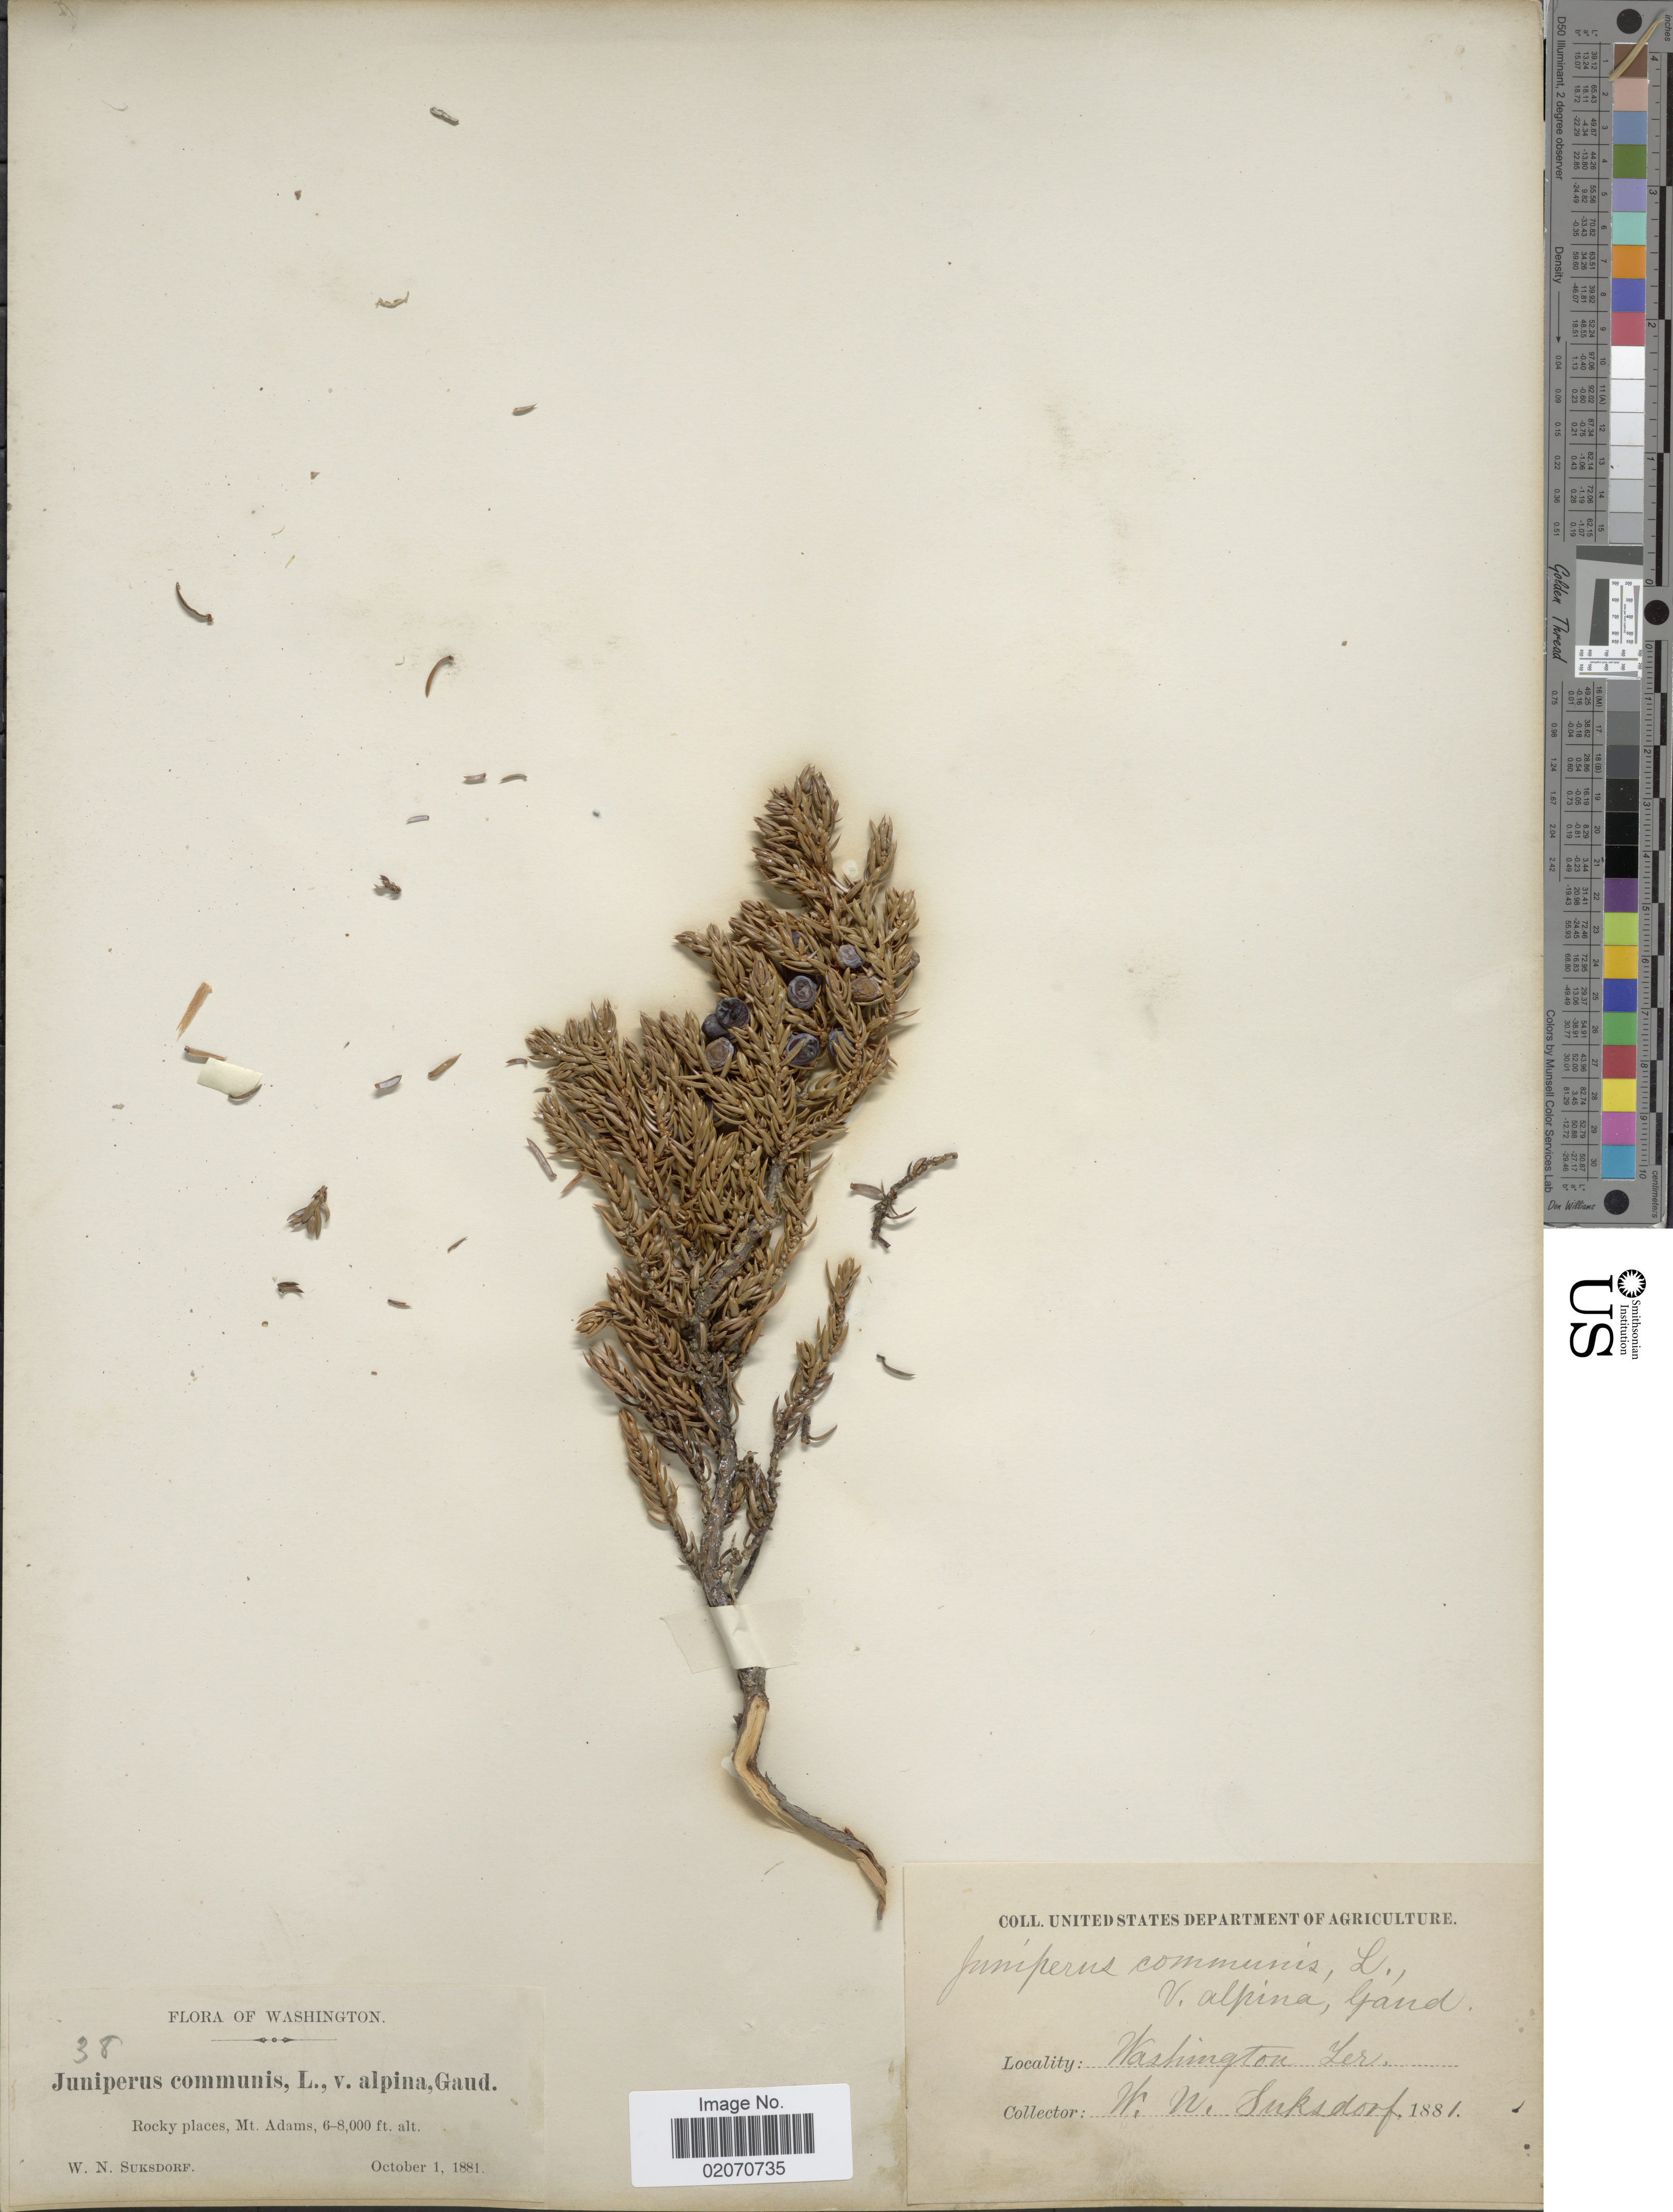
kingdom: Plantae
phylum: Tracheophyta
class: Pinopsida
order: Pinales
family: Cupressaceae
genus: Juniperus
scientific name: Juniperus communis var. jackii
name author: Rehder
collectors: W. N. Suksdorf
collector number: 38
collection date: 1881-10-01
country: United States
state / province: Washington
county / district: Yakima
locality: Mt. Adams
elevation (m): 1829